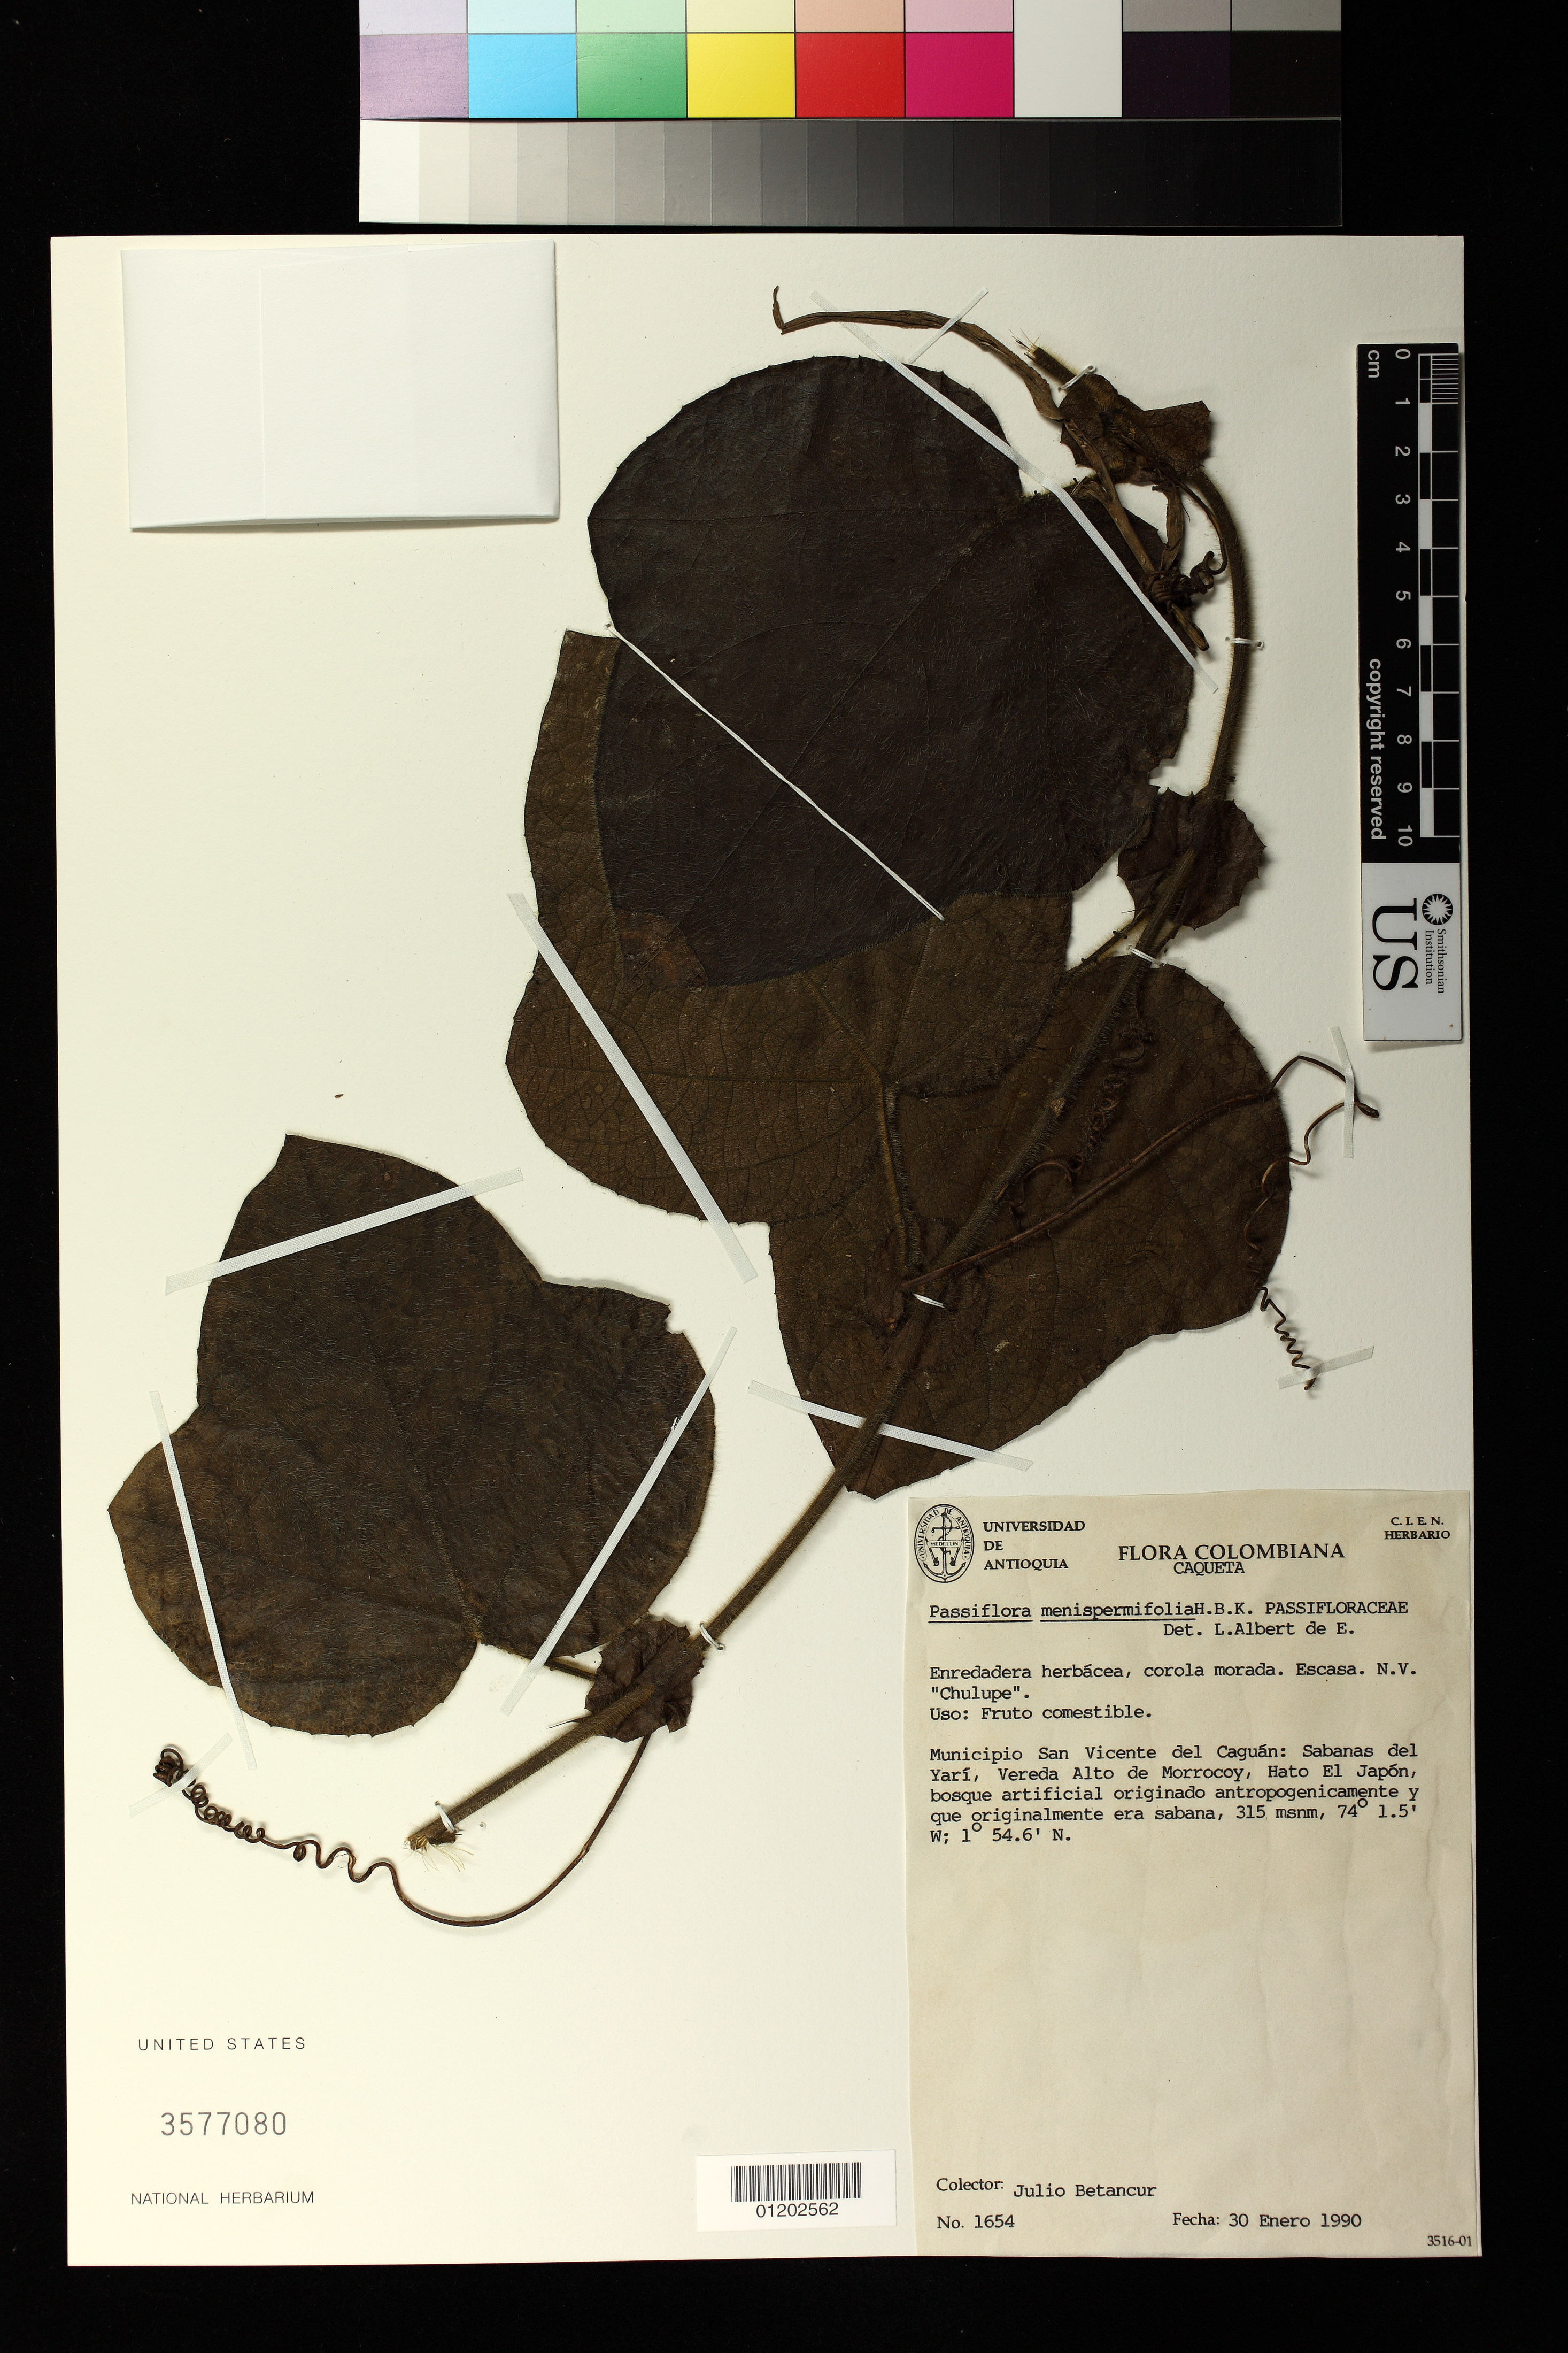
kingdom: Plantae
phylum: Tracheophyta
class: Magnoliopsida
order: Malpighiales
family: Passifloraceae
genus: Passiflora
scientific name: Passiflora menispermifolia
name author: Kunth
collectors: J. C. Betancur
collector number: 1654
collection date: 1990-01-30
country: Colombia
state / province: Caquetá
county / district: San Vicento del Caguan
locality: Sabanas del Yari, Vereda Alto de Morrocoy, Hato El Japon, bosque artificial originado antropogenicamente y que que originalmente era sabana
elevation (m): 315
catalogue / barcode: US 3577080